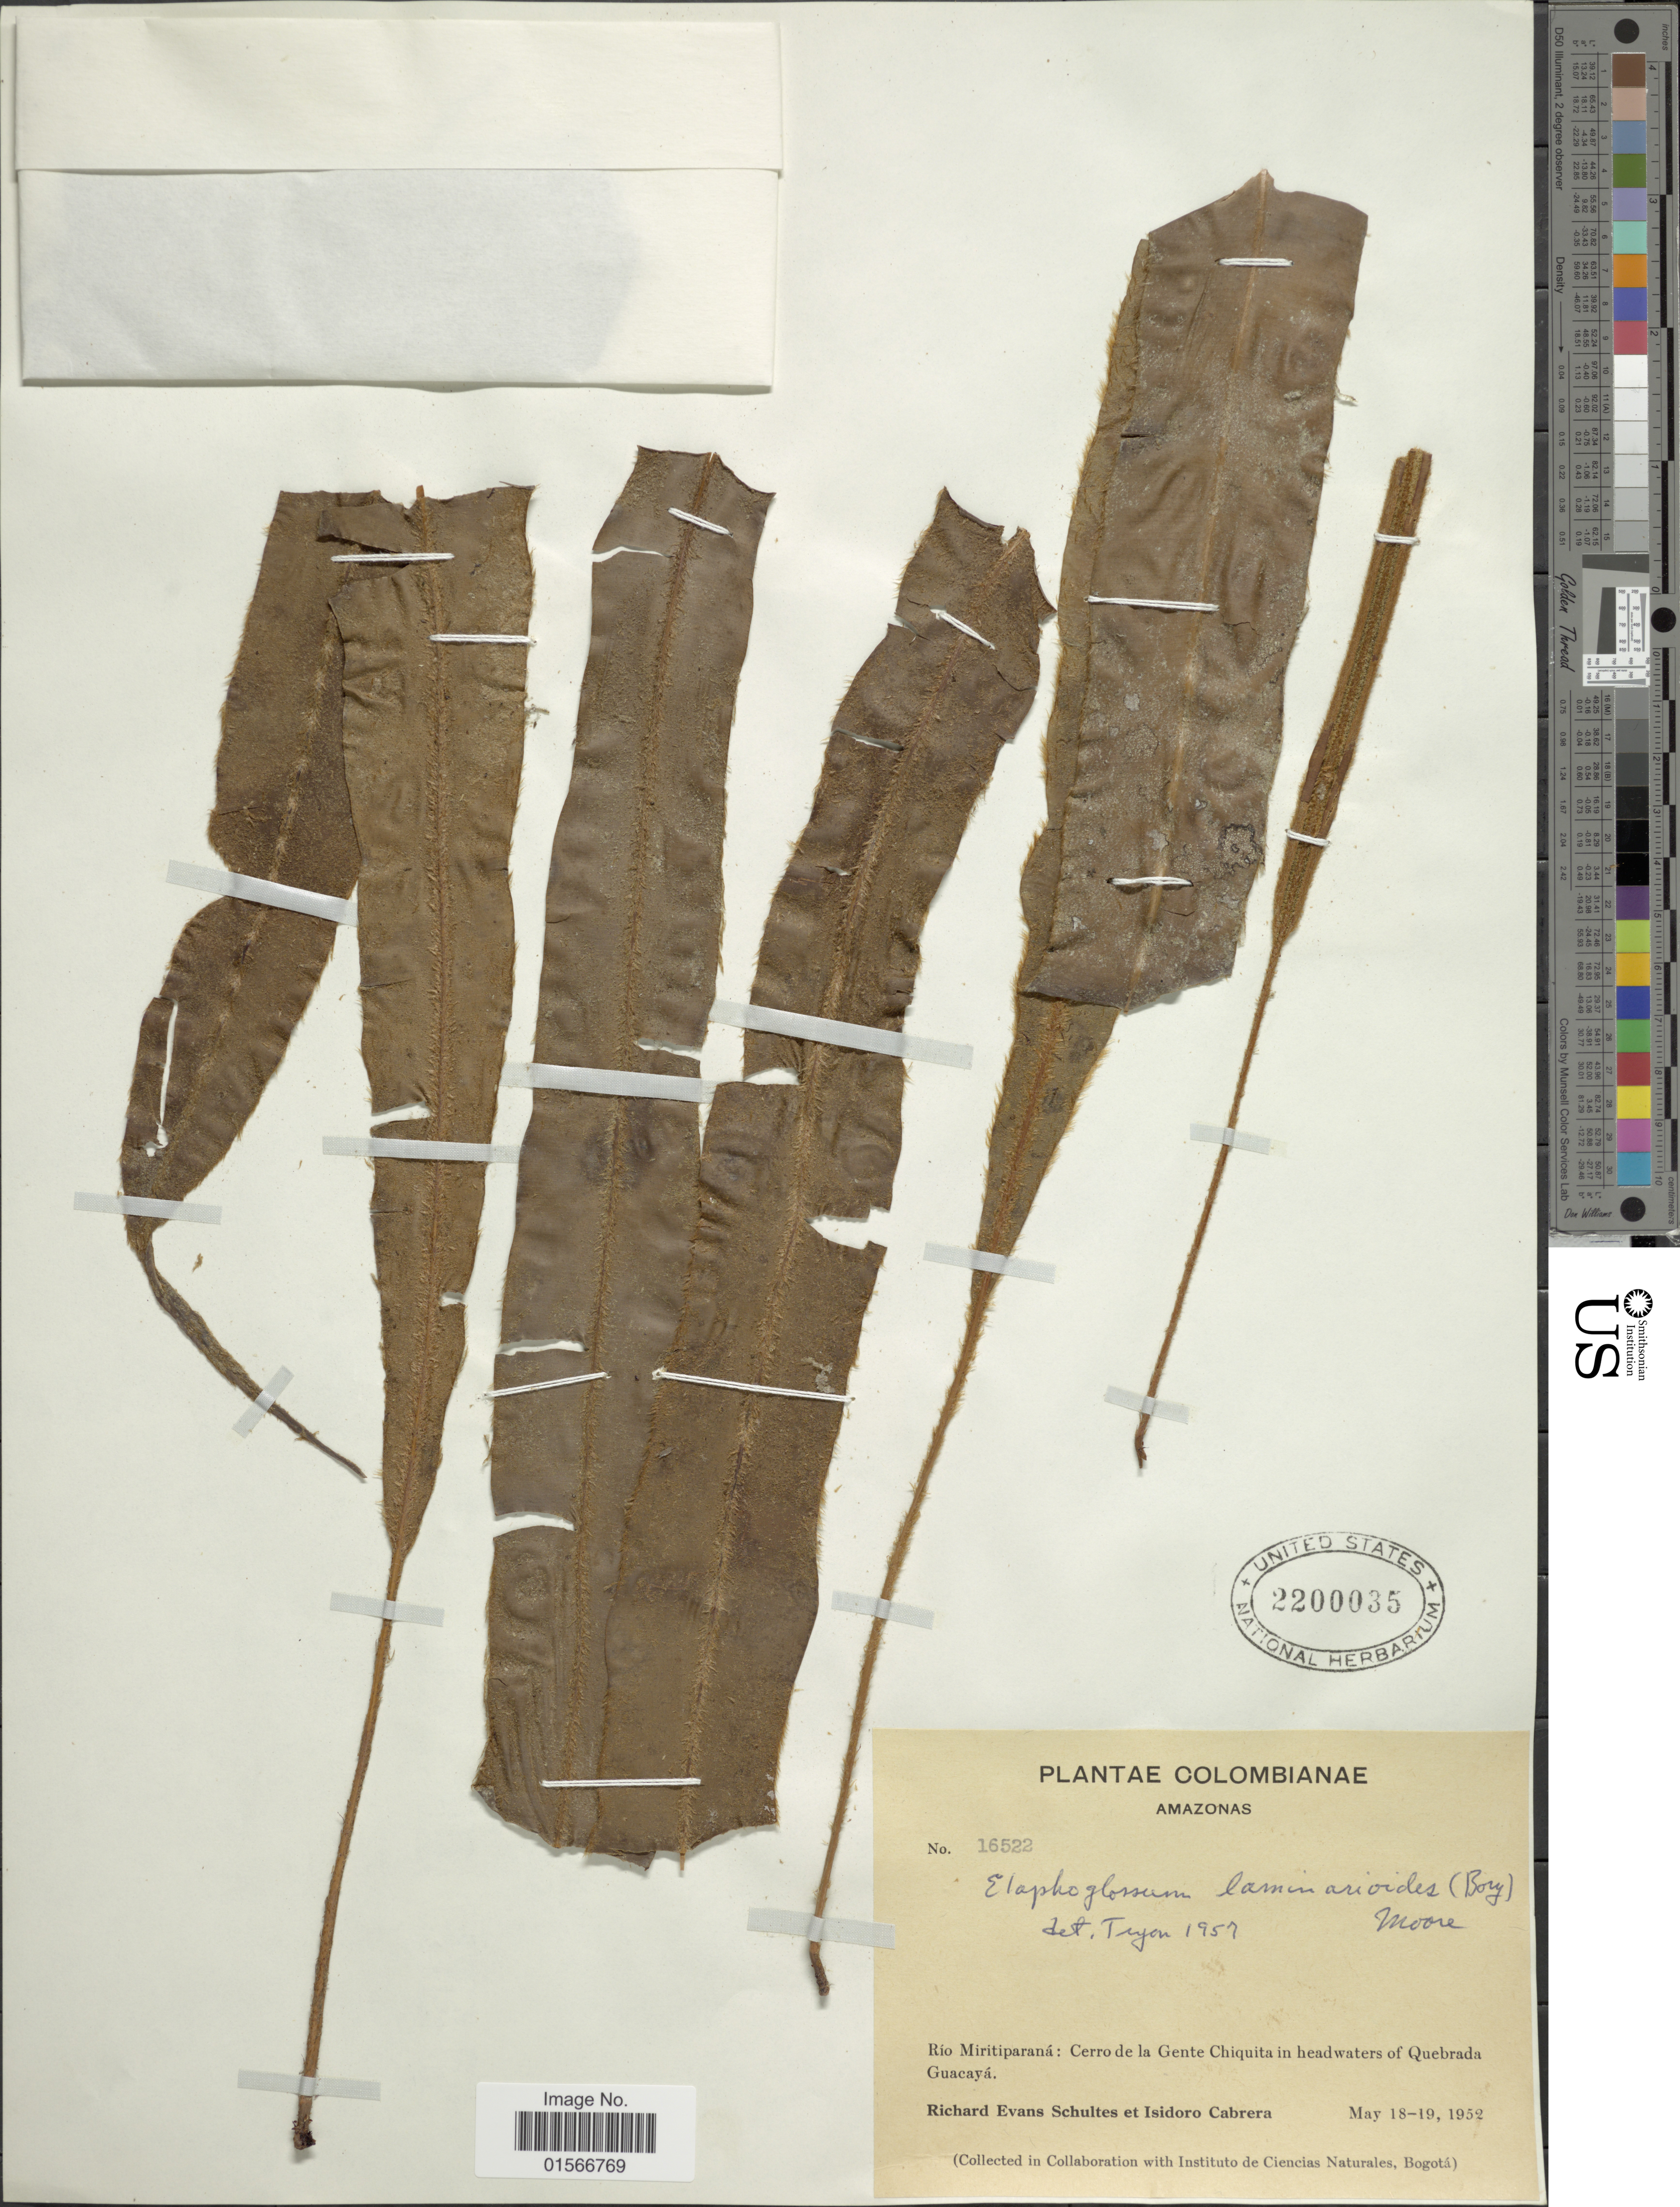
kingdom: Plantae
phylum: Tracheophyta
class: Polypodiopsida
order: Polypodiales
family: Dryopteridaceae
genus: Elaphoglossum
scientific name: Elaphoglossum laminarioides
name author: (Bory ex Fée) T. Moore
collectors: R. E. Schultes & I. Cabrera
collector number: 16522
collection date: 1952-05-18/1952-05-19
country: Colombia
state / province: Amazônas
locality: Río Miritiparaná: Cerro de la Gente Chiquita in headwaters of Quebrada Guacayá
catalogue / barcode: US 2200035